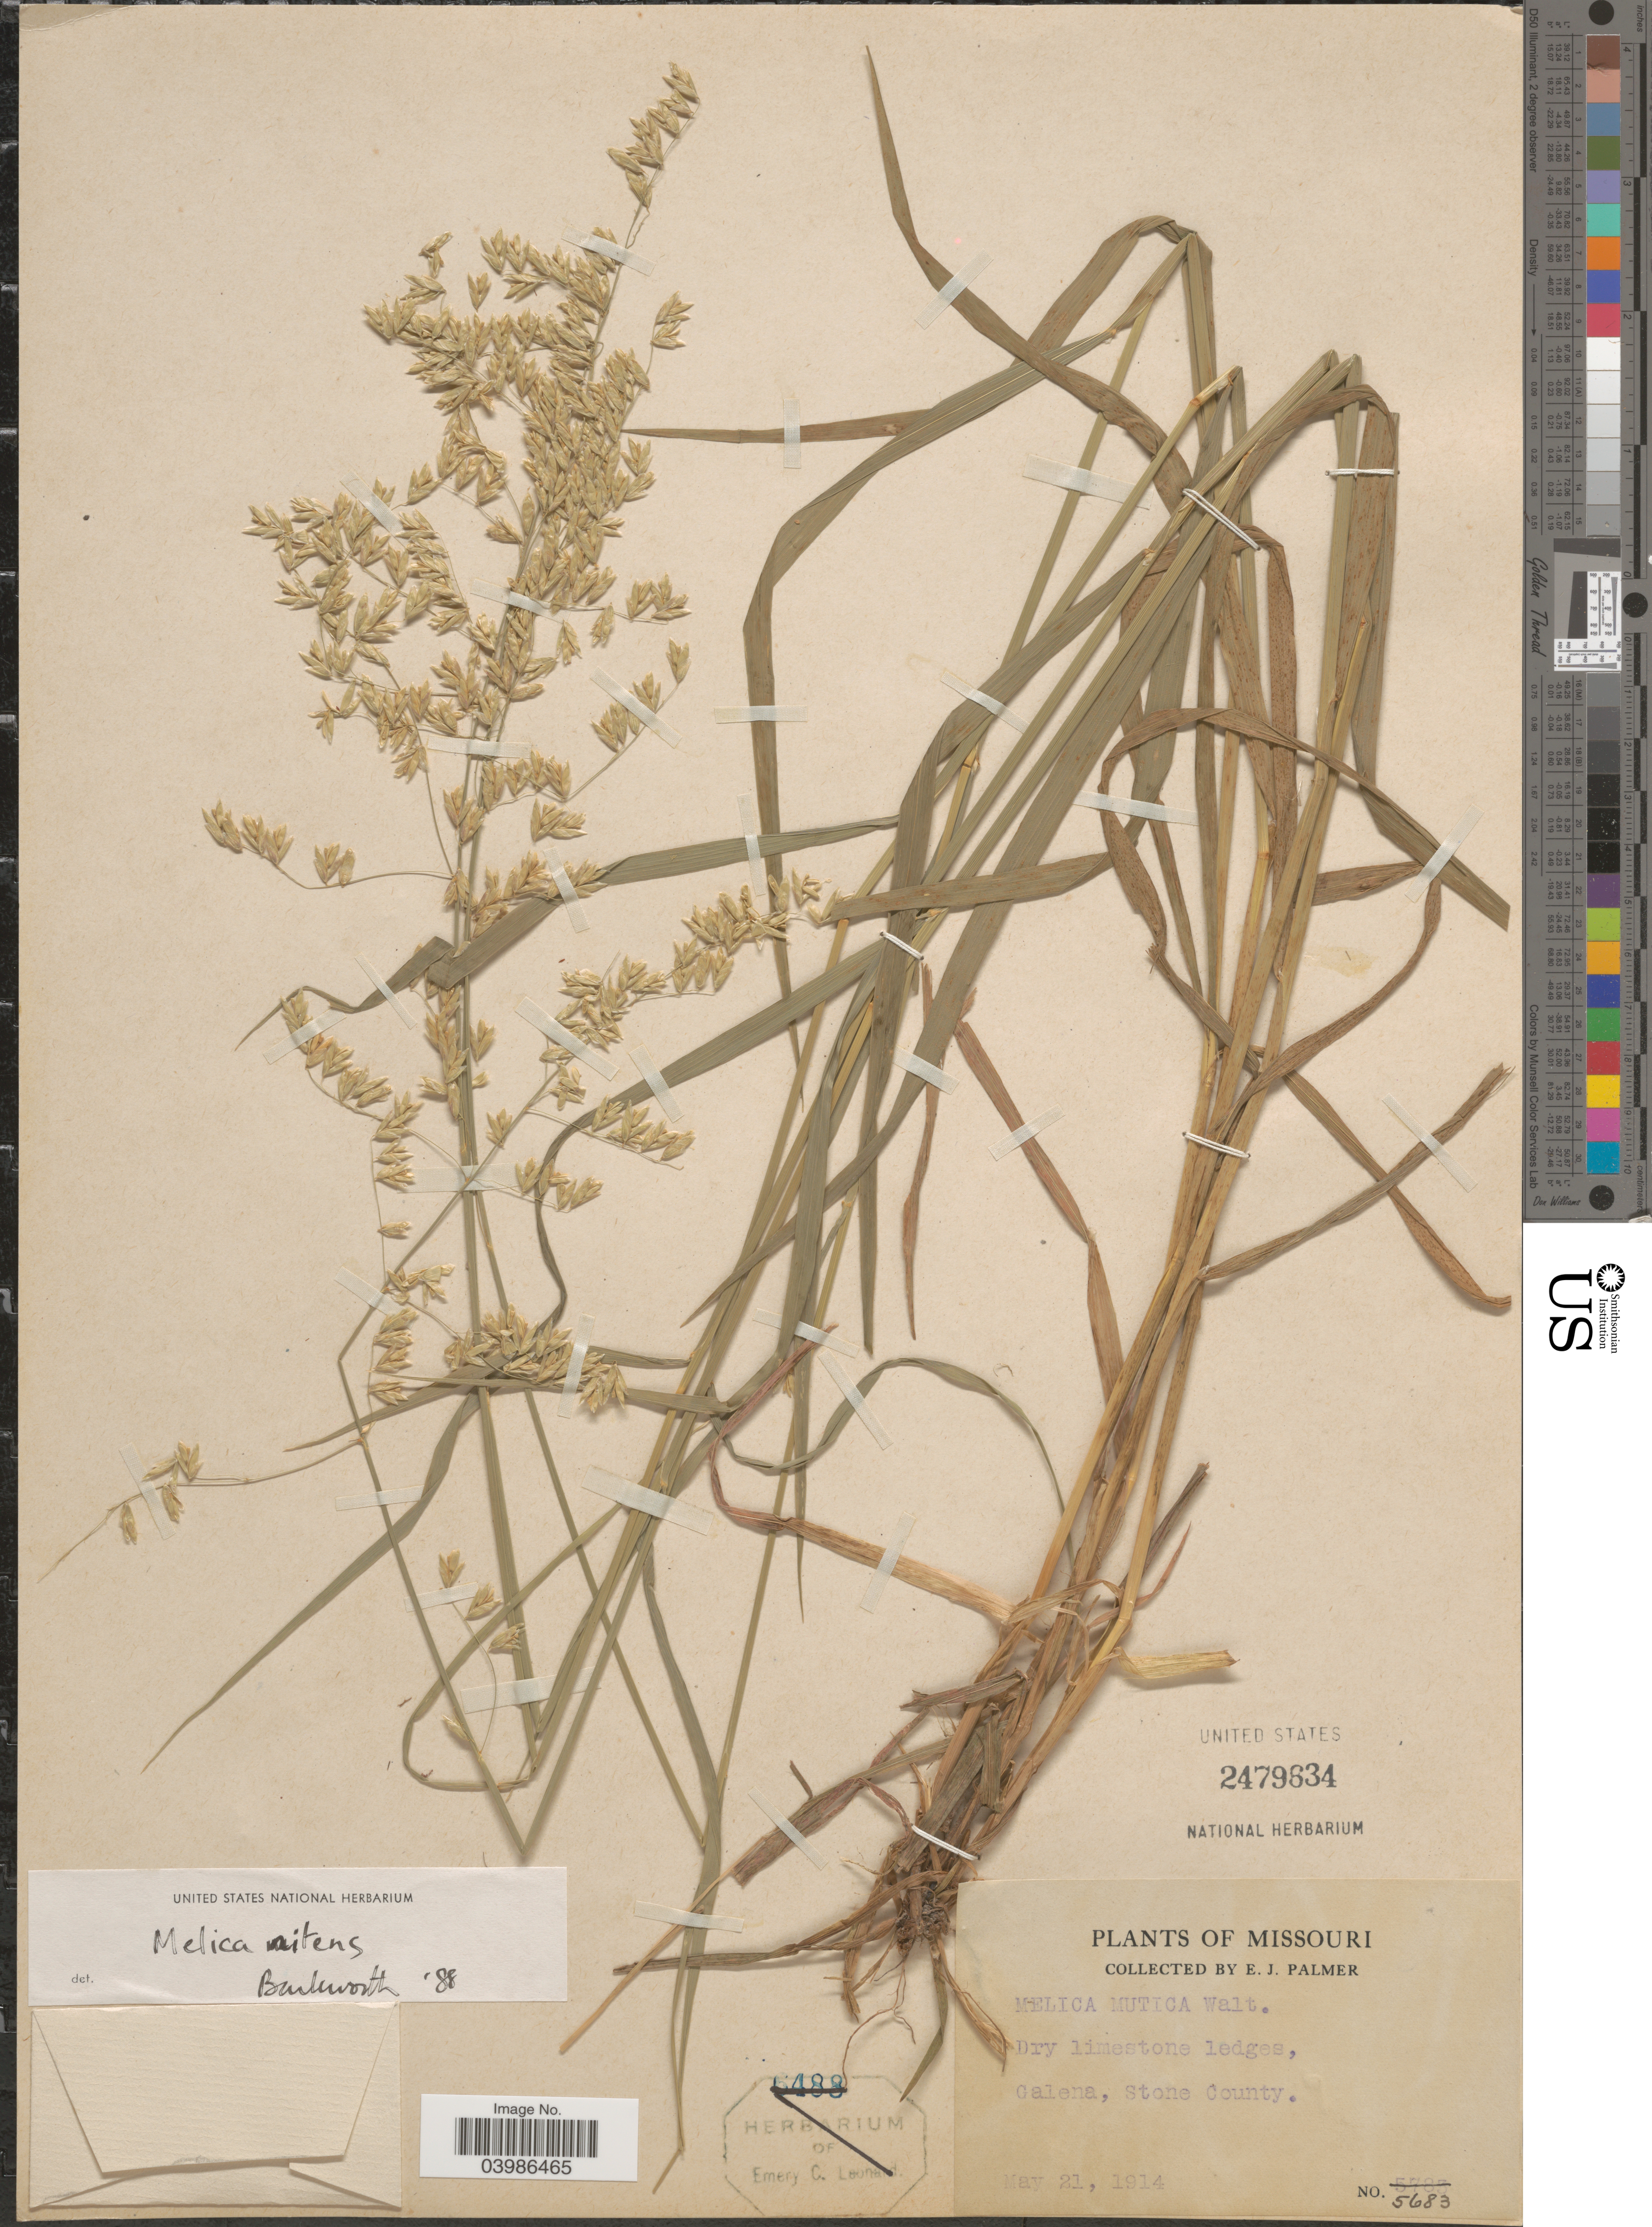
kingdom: Plantae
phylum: Tracheophyta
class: Liliopsida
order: Poales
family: Poaceae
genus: Melica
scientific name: Melica nitens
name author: (Scribn.) Nutt. ex Piper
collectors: E. J. Palmer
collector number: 5683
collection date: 1914-05-21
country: United States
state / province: Missouri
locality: Galena, Stone County.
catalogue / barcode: US 2479634